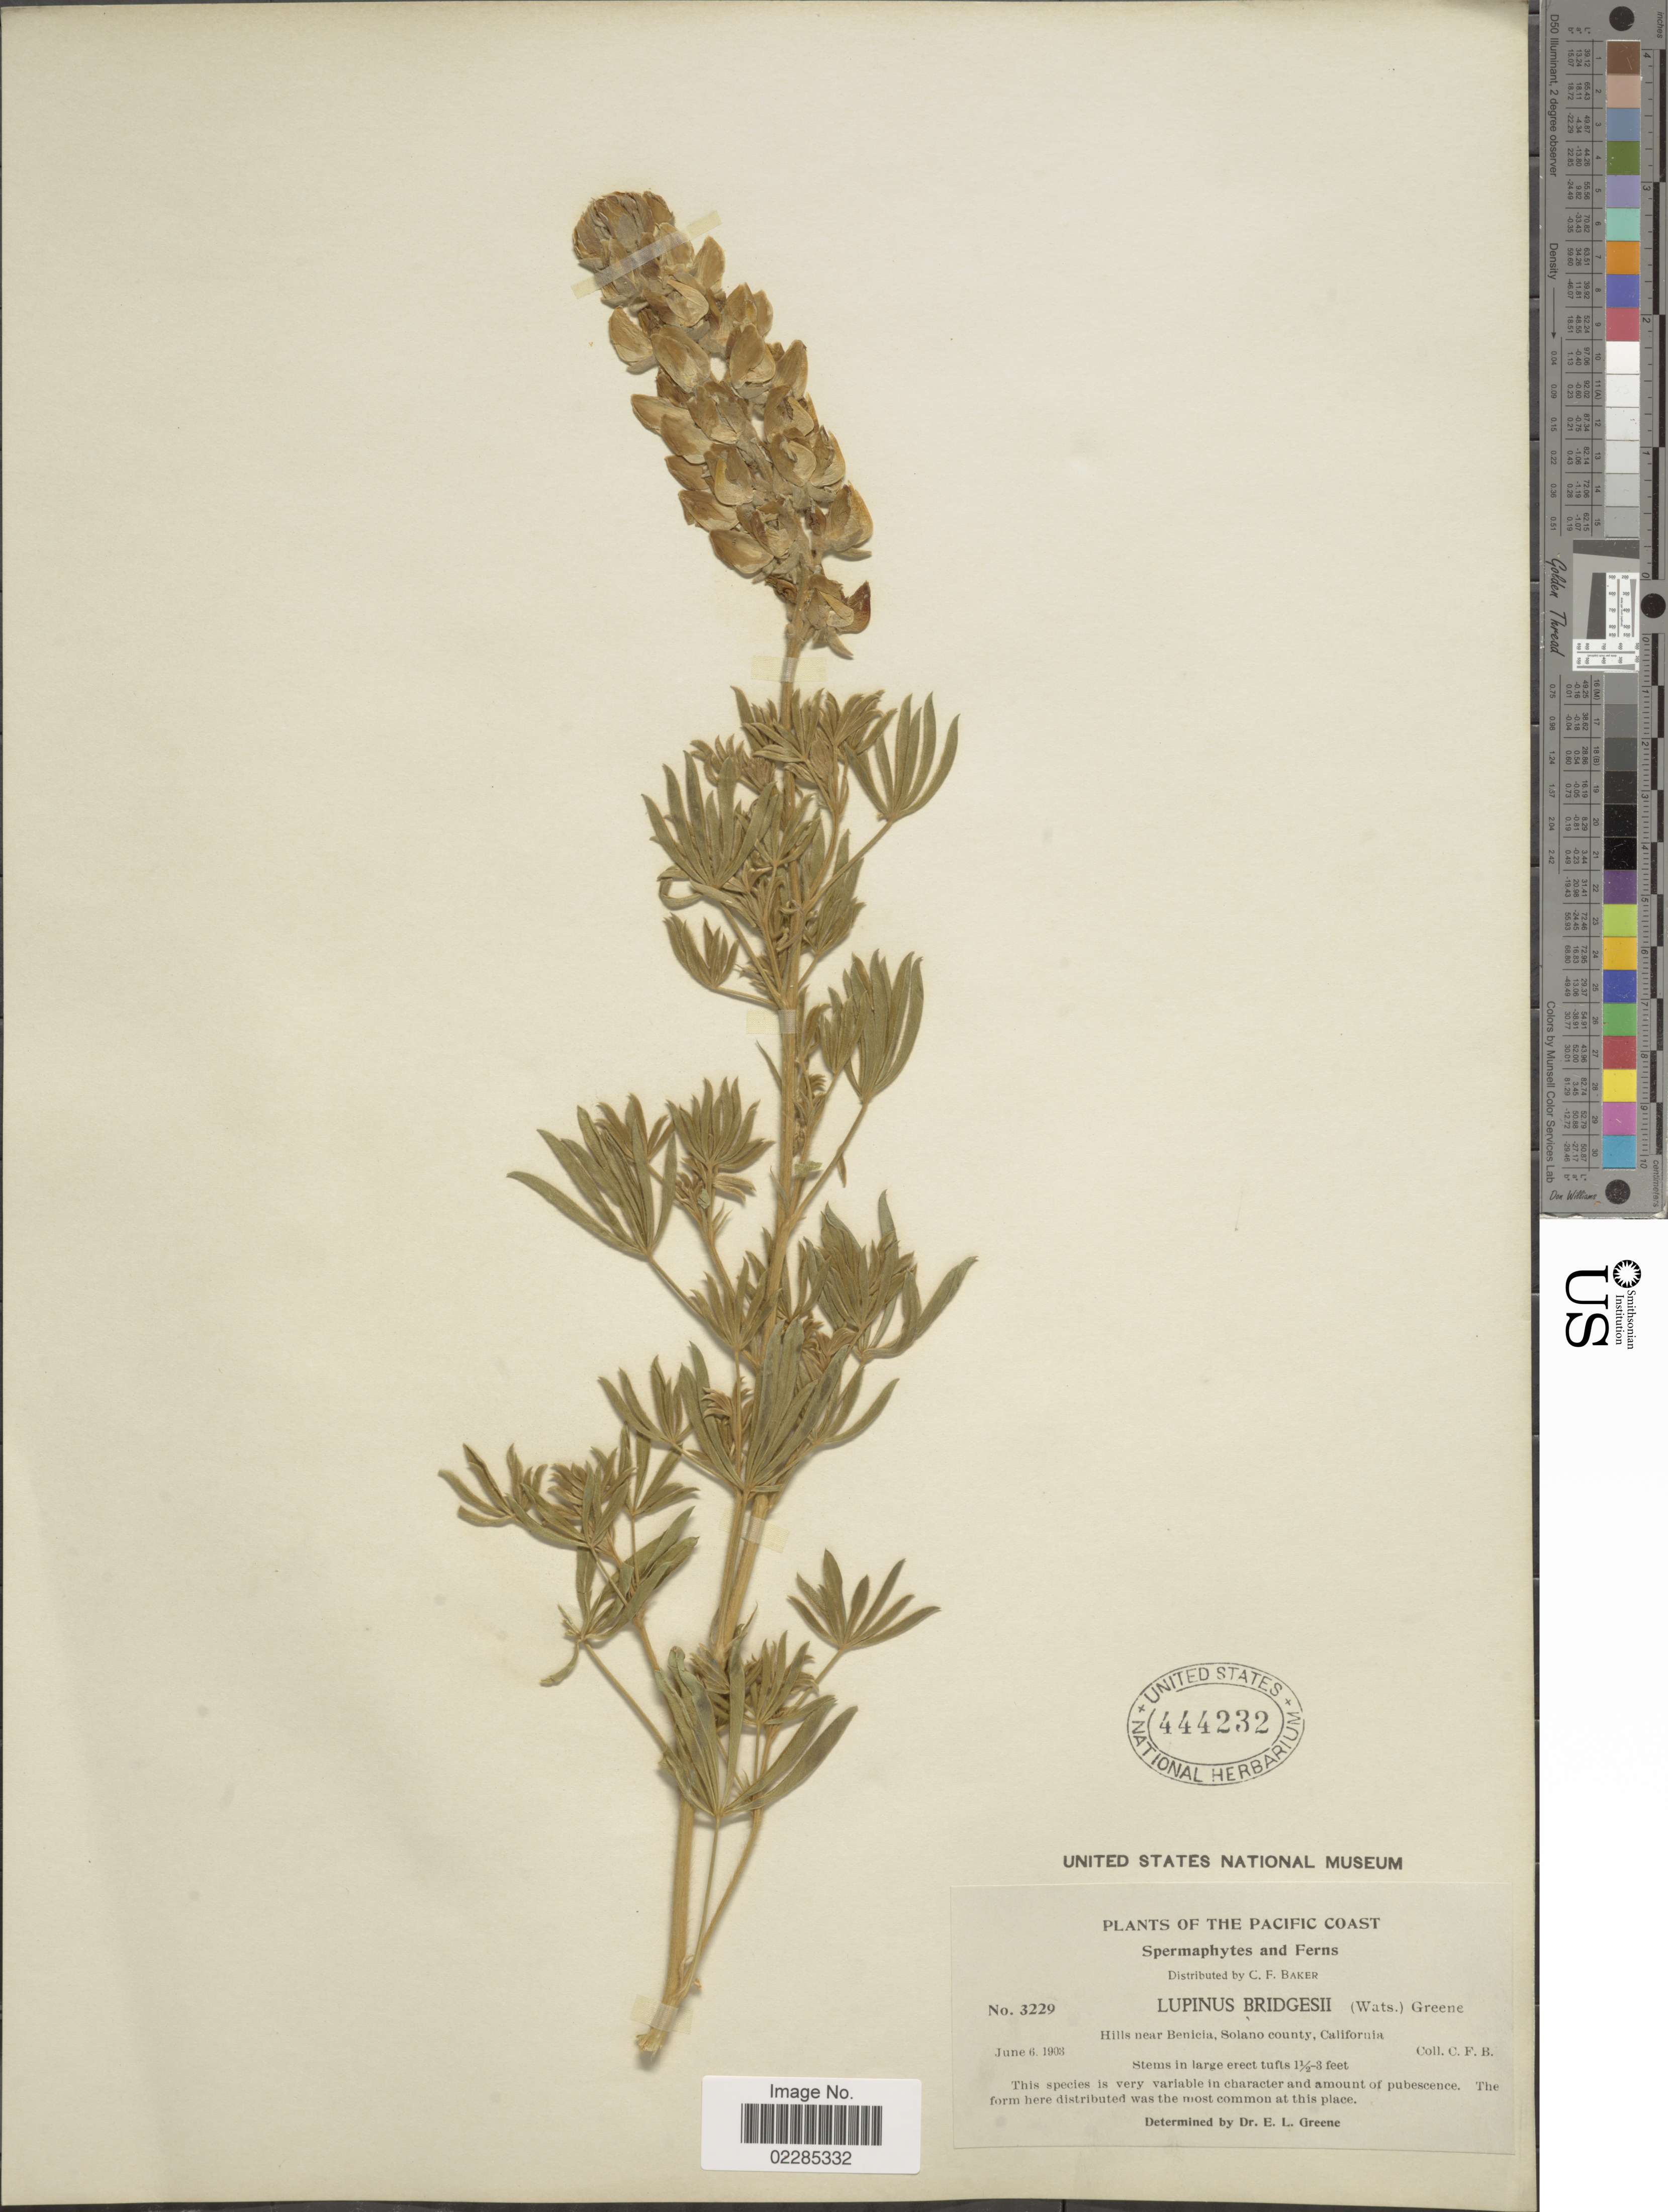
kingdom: Plantae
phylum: Tracheophyta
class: Magnoliopsida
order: Fabales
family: Fabaceae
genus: Lupinus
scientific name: Lupinus formosus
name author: Greene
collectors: C. F. Baker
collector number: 3229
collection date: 1903-06-06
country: United States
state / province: California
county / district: Solano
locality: The Pacific Coast, Spermaphytes and Ferns, Hills near Benicia, Solano County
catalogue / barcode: US 444232